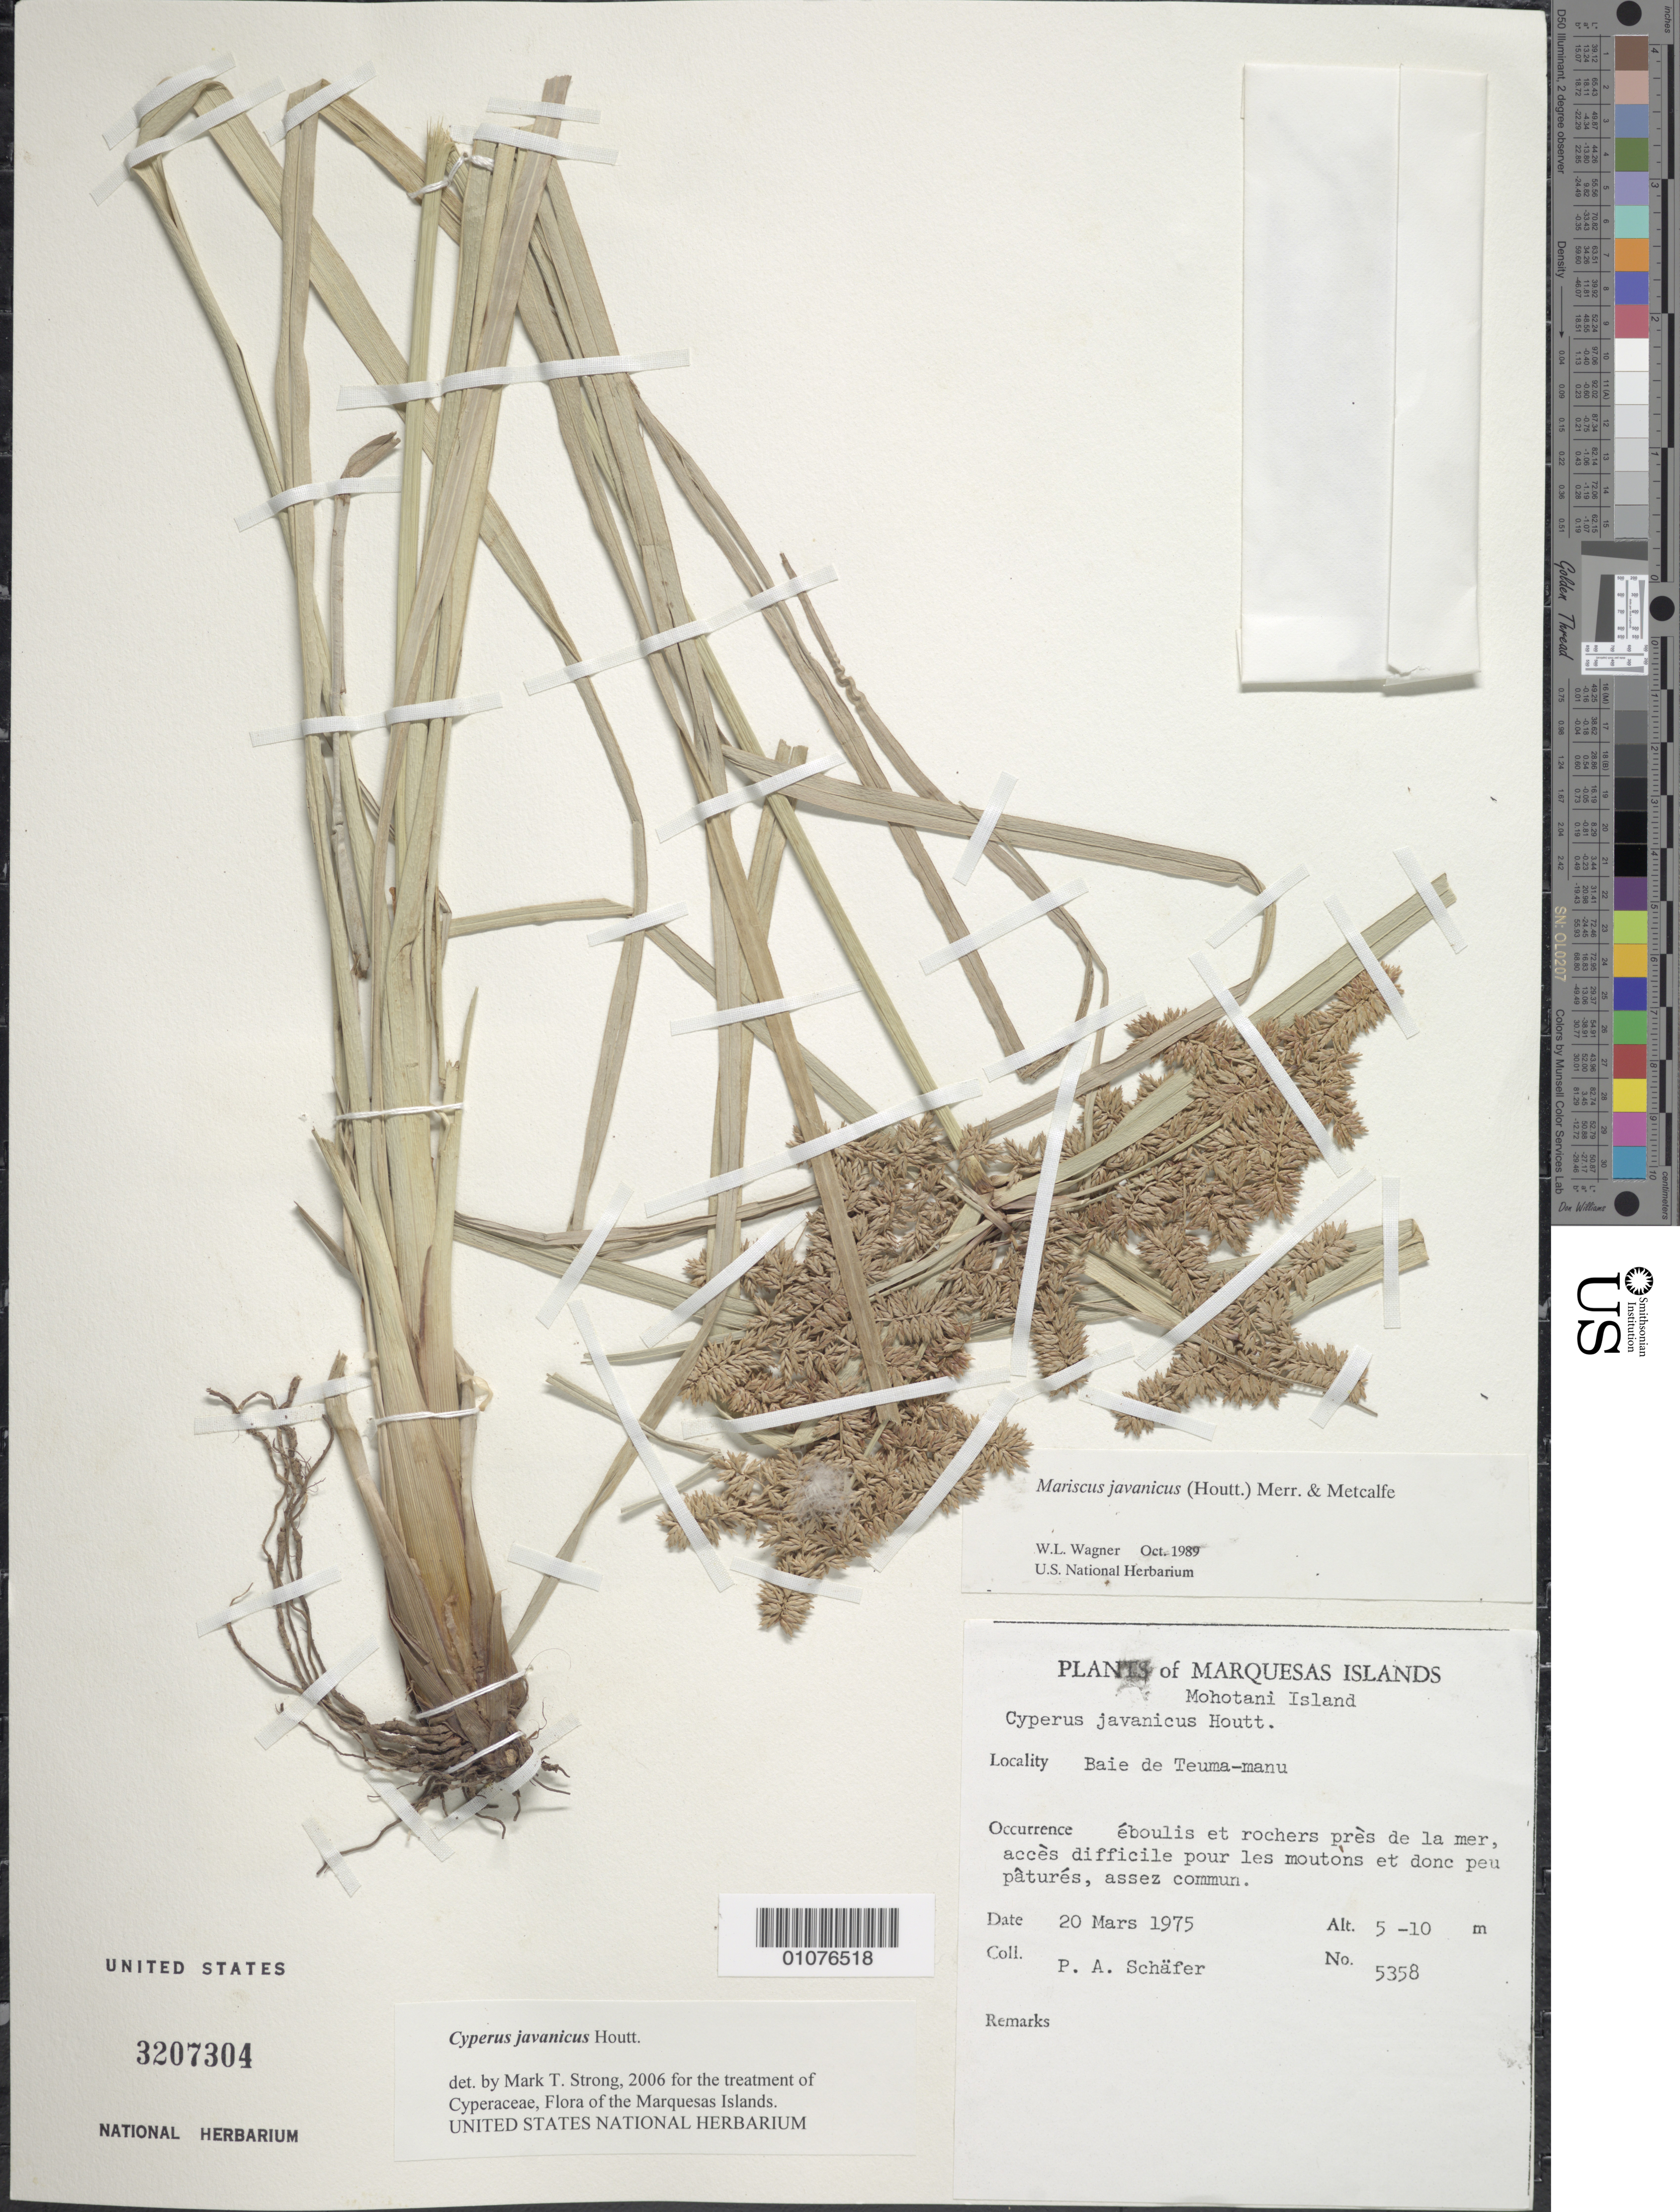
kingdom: Plantae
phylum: Tracheophyta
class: Liliopsida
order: Poales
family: Cyperaceae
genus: Cyperus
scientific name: Cyperus javanicus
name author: Houtt.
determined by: Strong, M. T., (US), Smithsonian Institution - National Museum of Natural History (UNITED STATES)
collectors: P. A. Schäfer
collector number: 5358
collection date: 1975-03-20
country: French Polynesia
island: Mohotani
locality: Baie de Teuma-manu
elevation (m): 5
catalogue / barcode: US 3207304